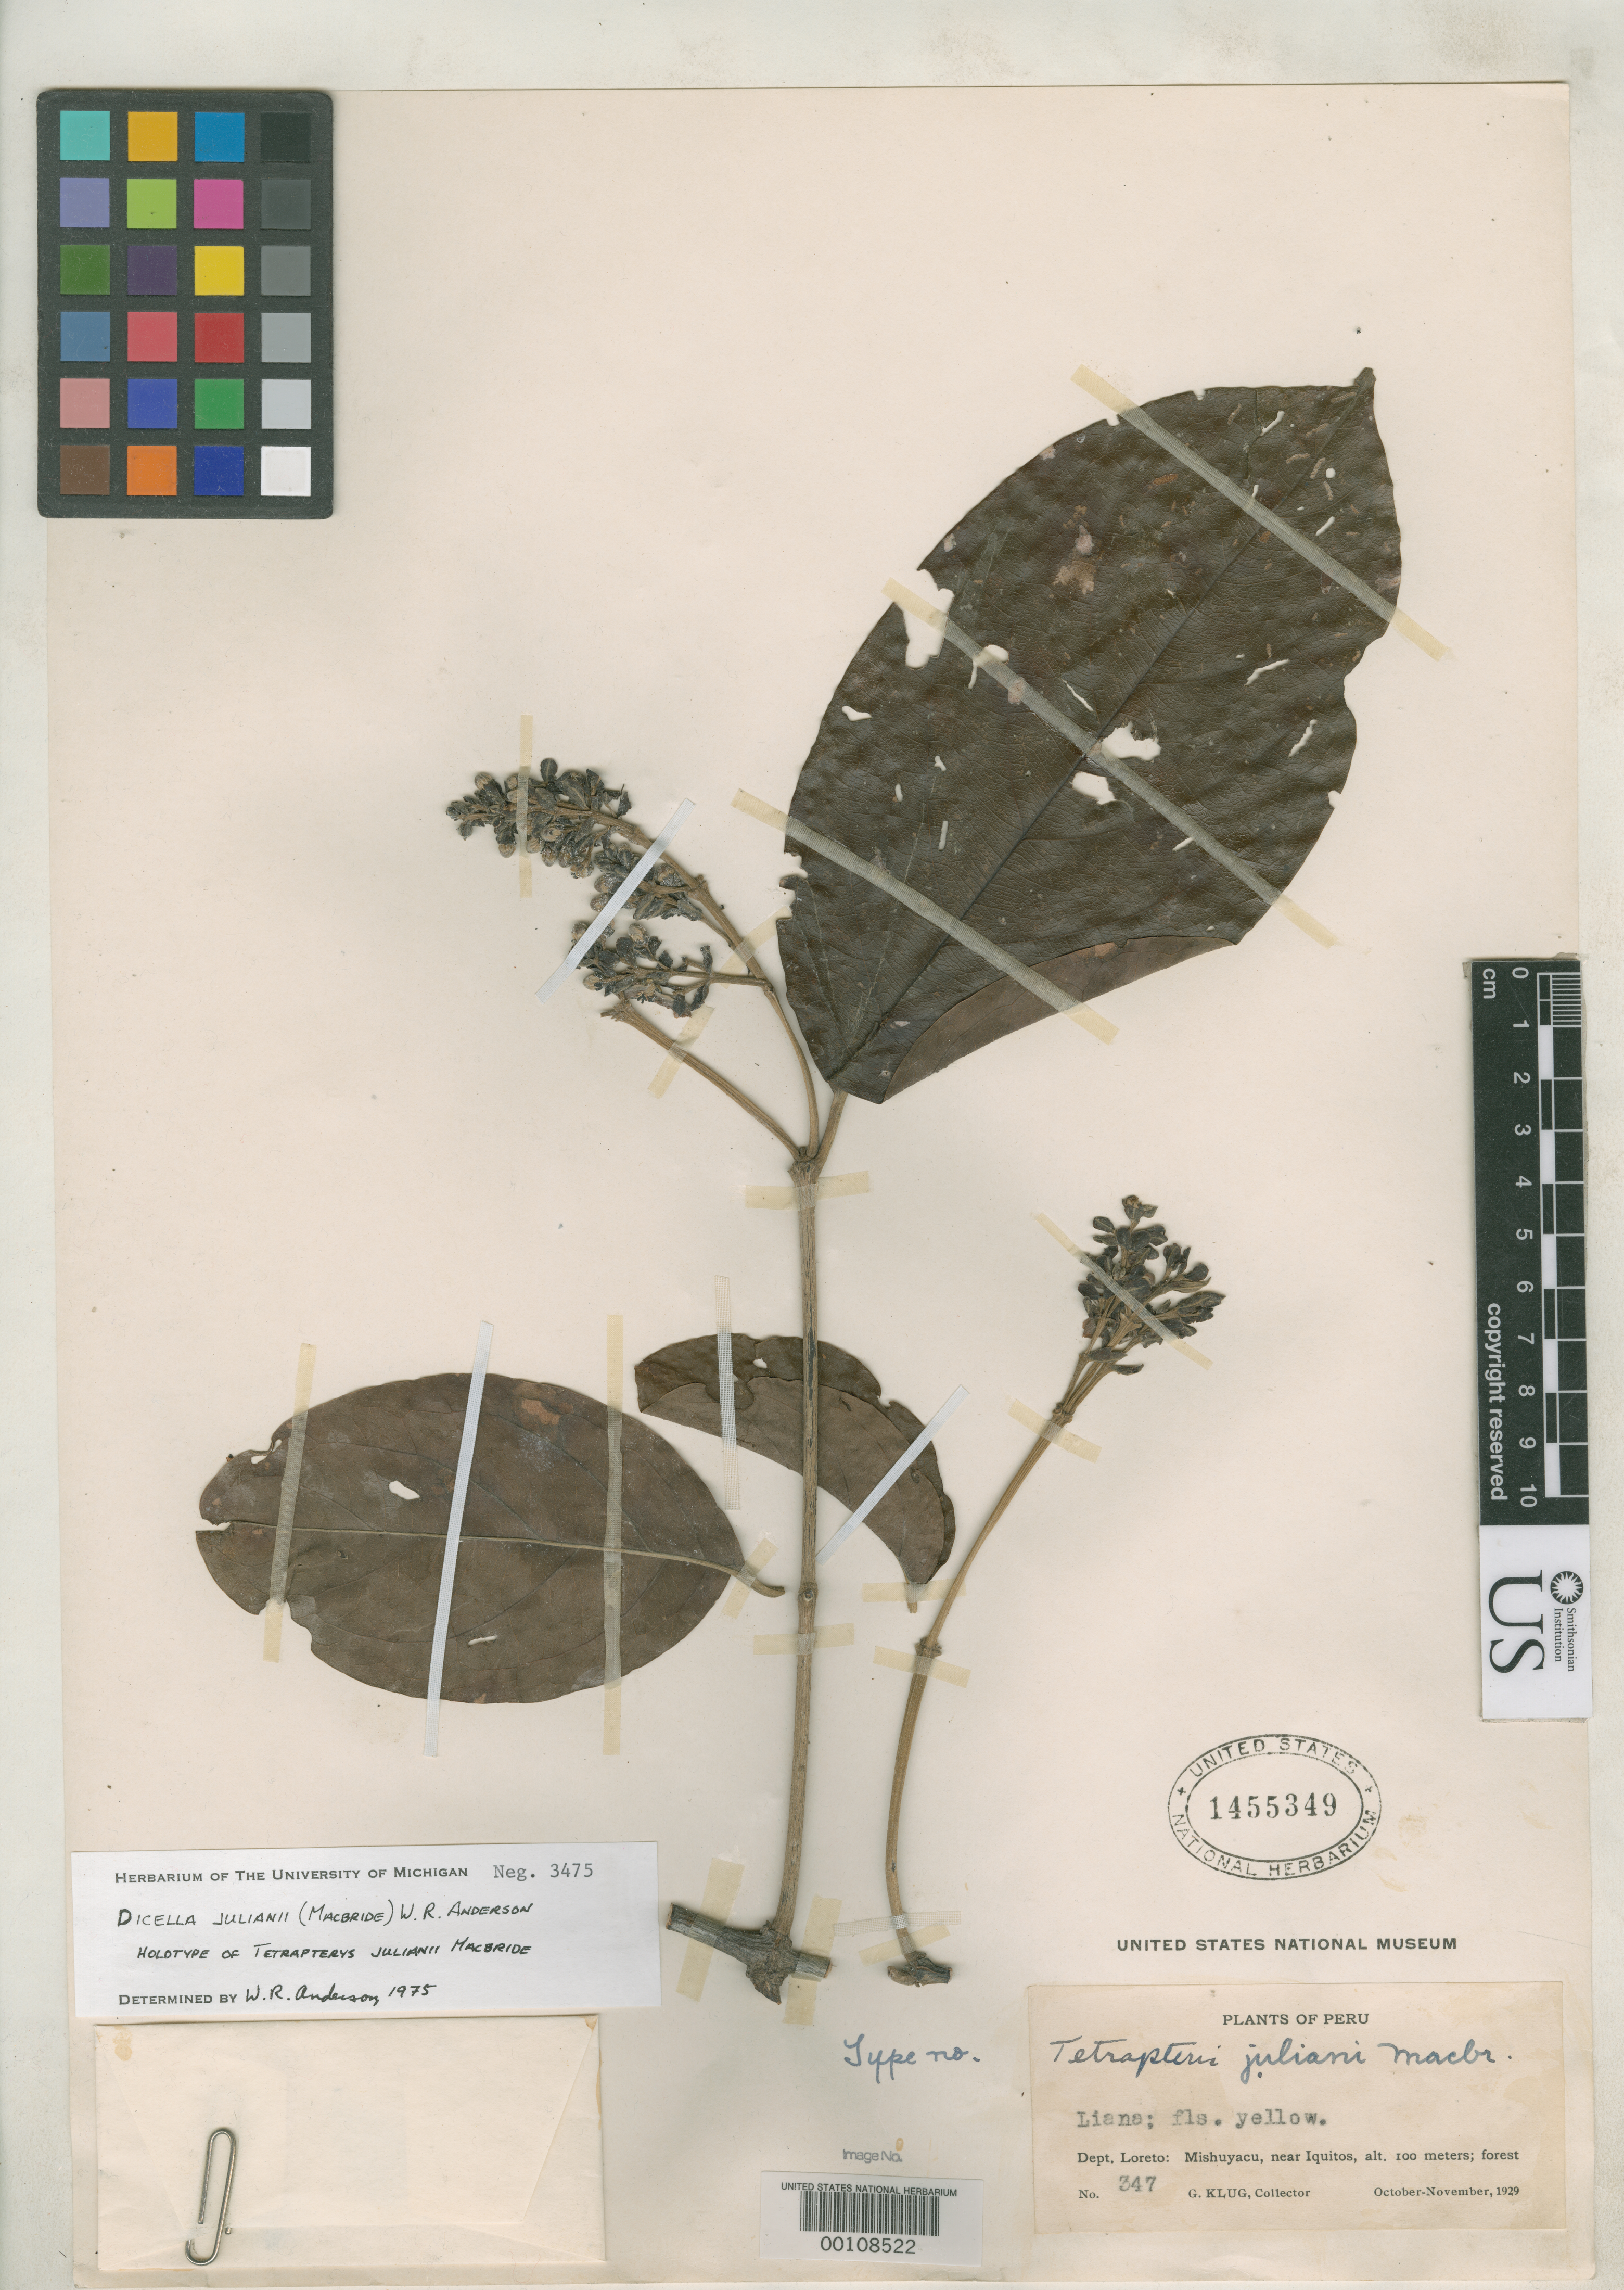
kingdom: Plantae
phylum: Tracheophyta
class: Magnoliopsida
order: Malpighiales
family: Malpighiaceae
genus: Tetrapterys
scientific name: Tetrapterys juliani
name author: J.F. Macbr.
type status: Holotype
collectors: G. Klug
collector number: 347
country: Peru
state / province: Loreto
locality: Mishuyacu, near Iquitos.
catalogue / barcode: US 1455349